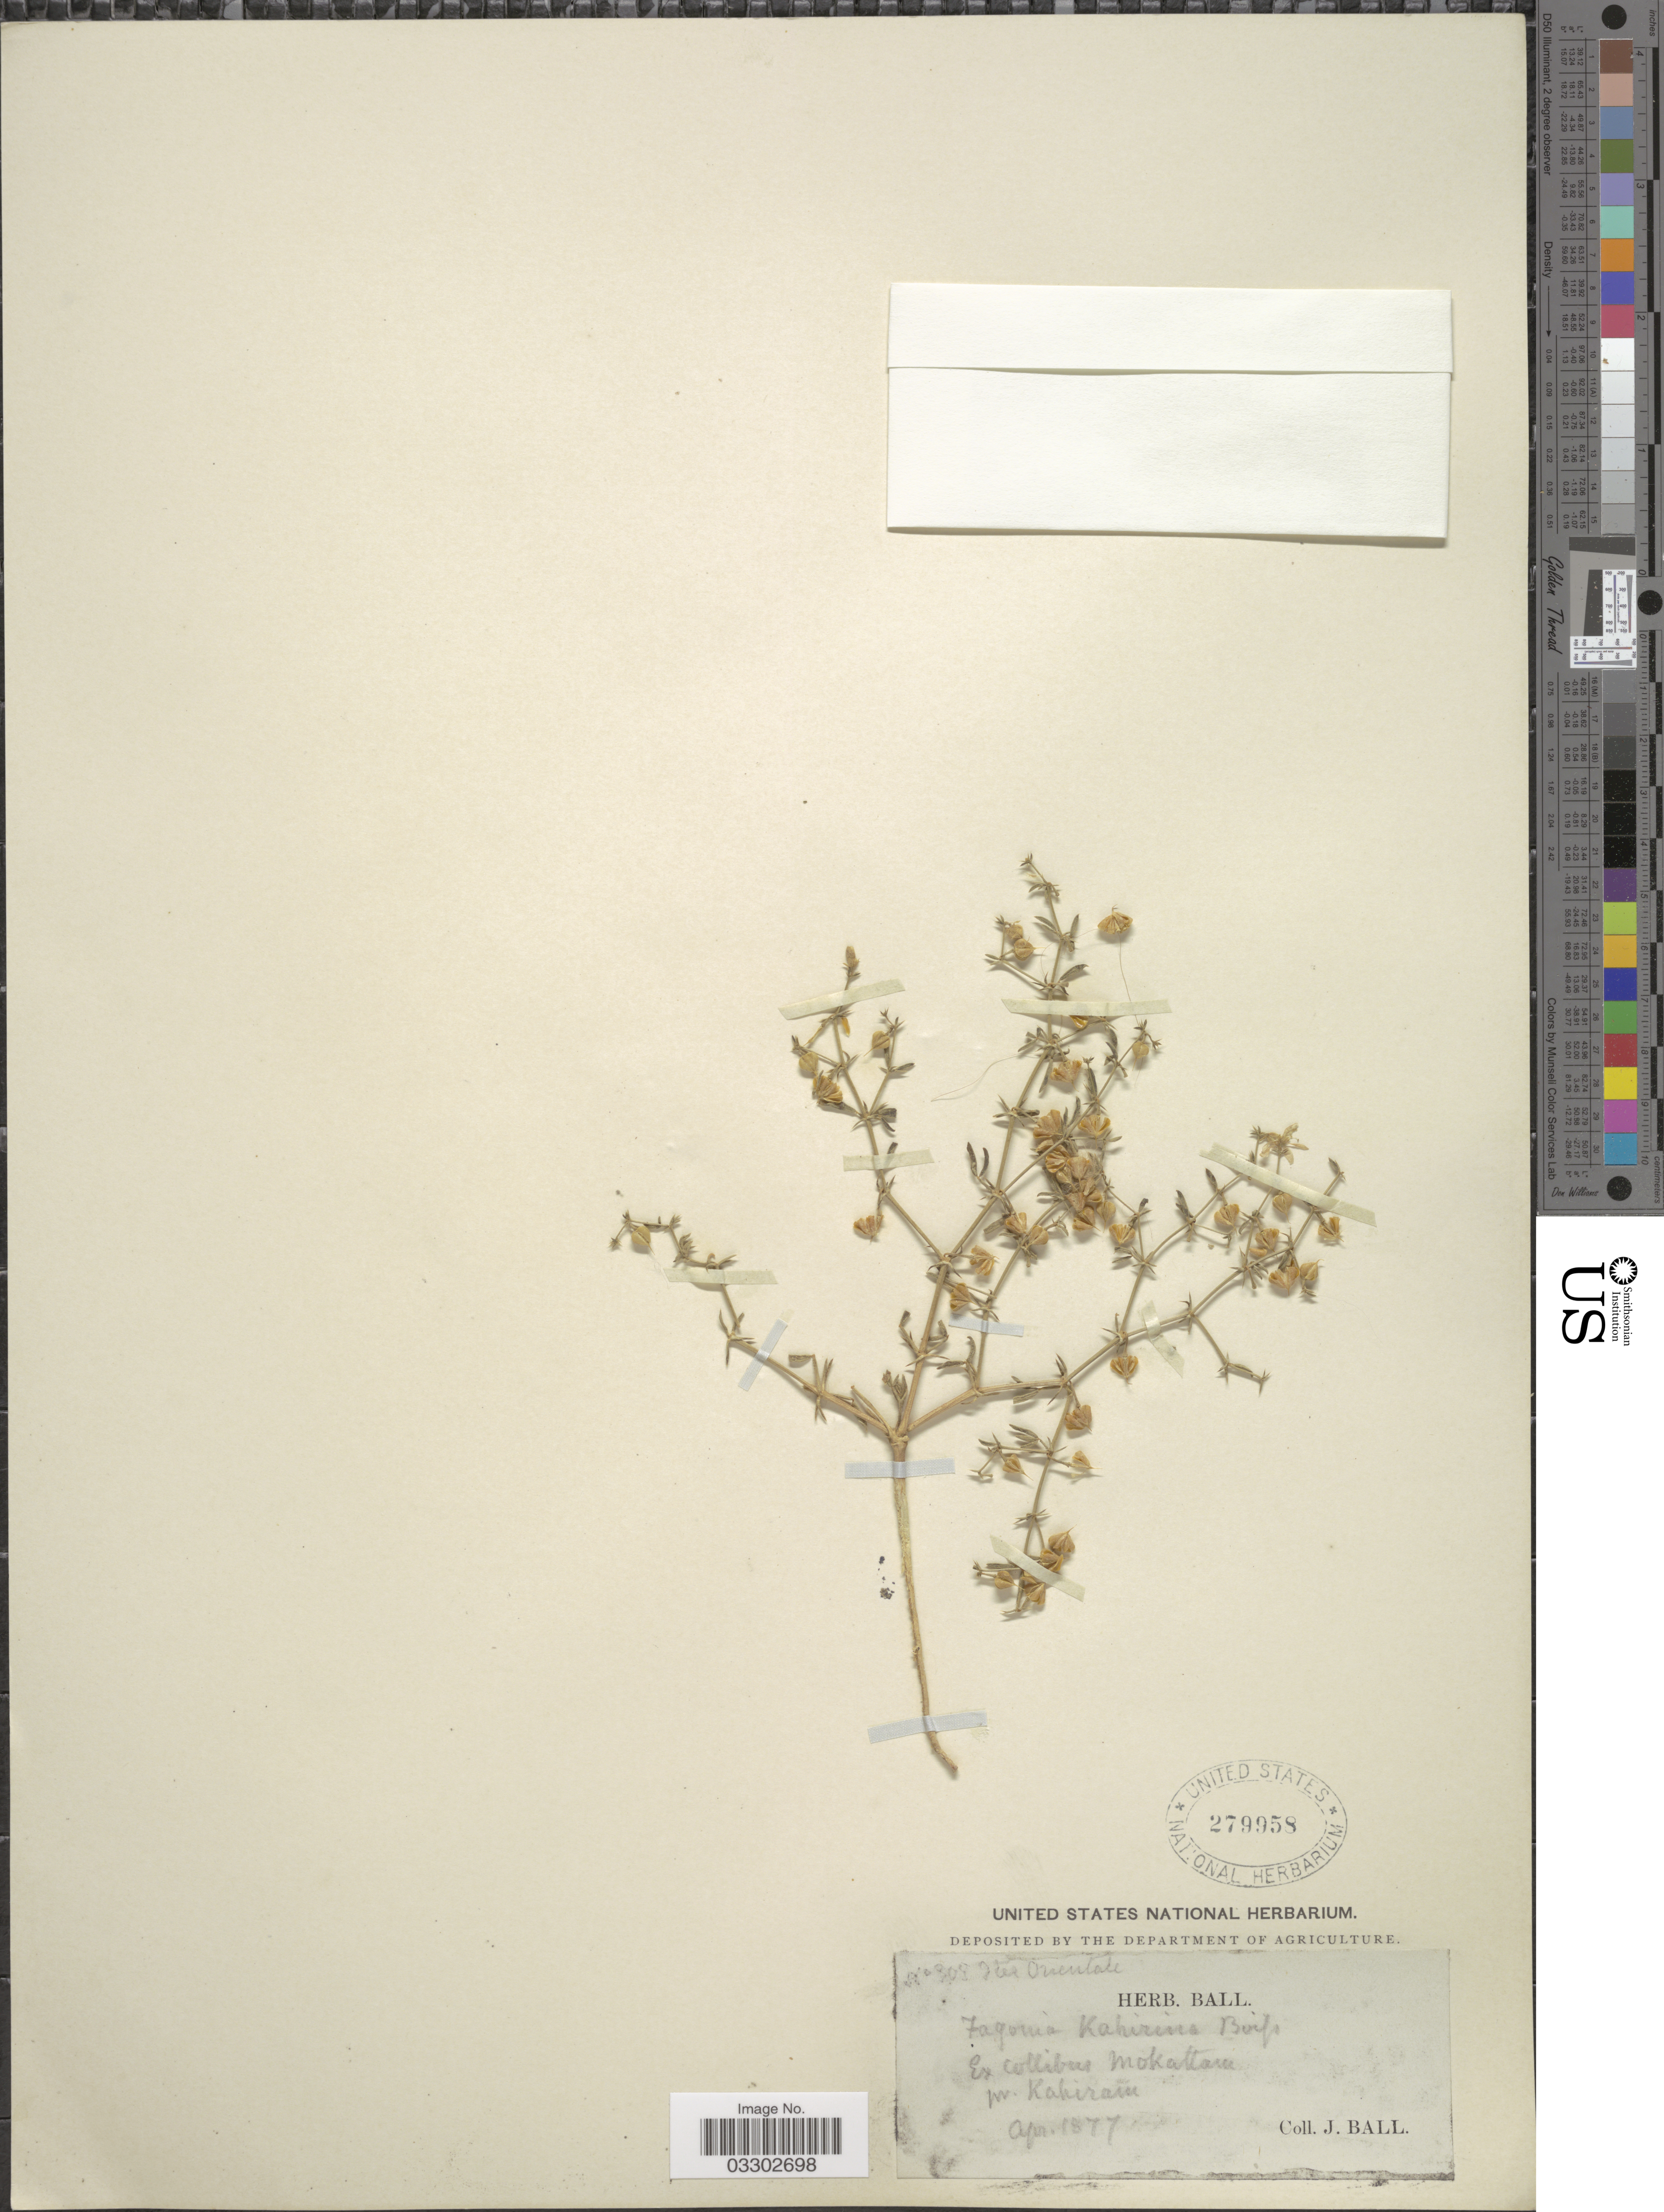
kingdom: Plantae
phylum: Tracheophyta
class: Magnoliopsida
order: Zygophyllales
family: Zygophyllaceae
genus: Fagonia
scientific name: Fagonia kahirina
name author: Boiss.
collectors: J. Ball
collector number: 308*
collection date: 1877-04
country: Egypt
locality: Orientale. Ex collibus Mokattam pr. Kahiran.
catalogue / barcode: US 279958